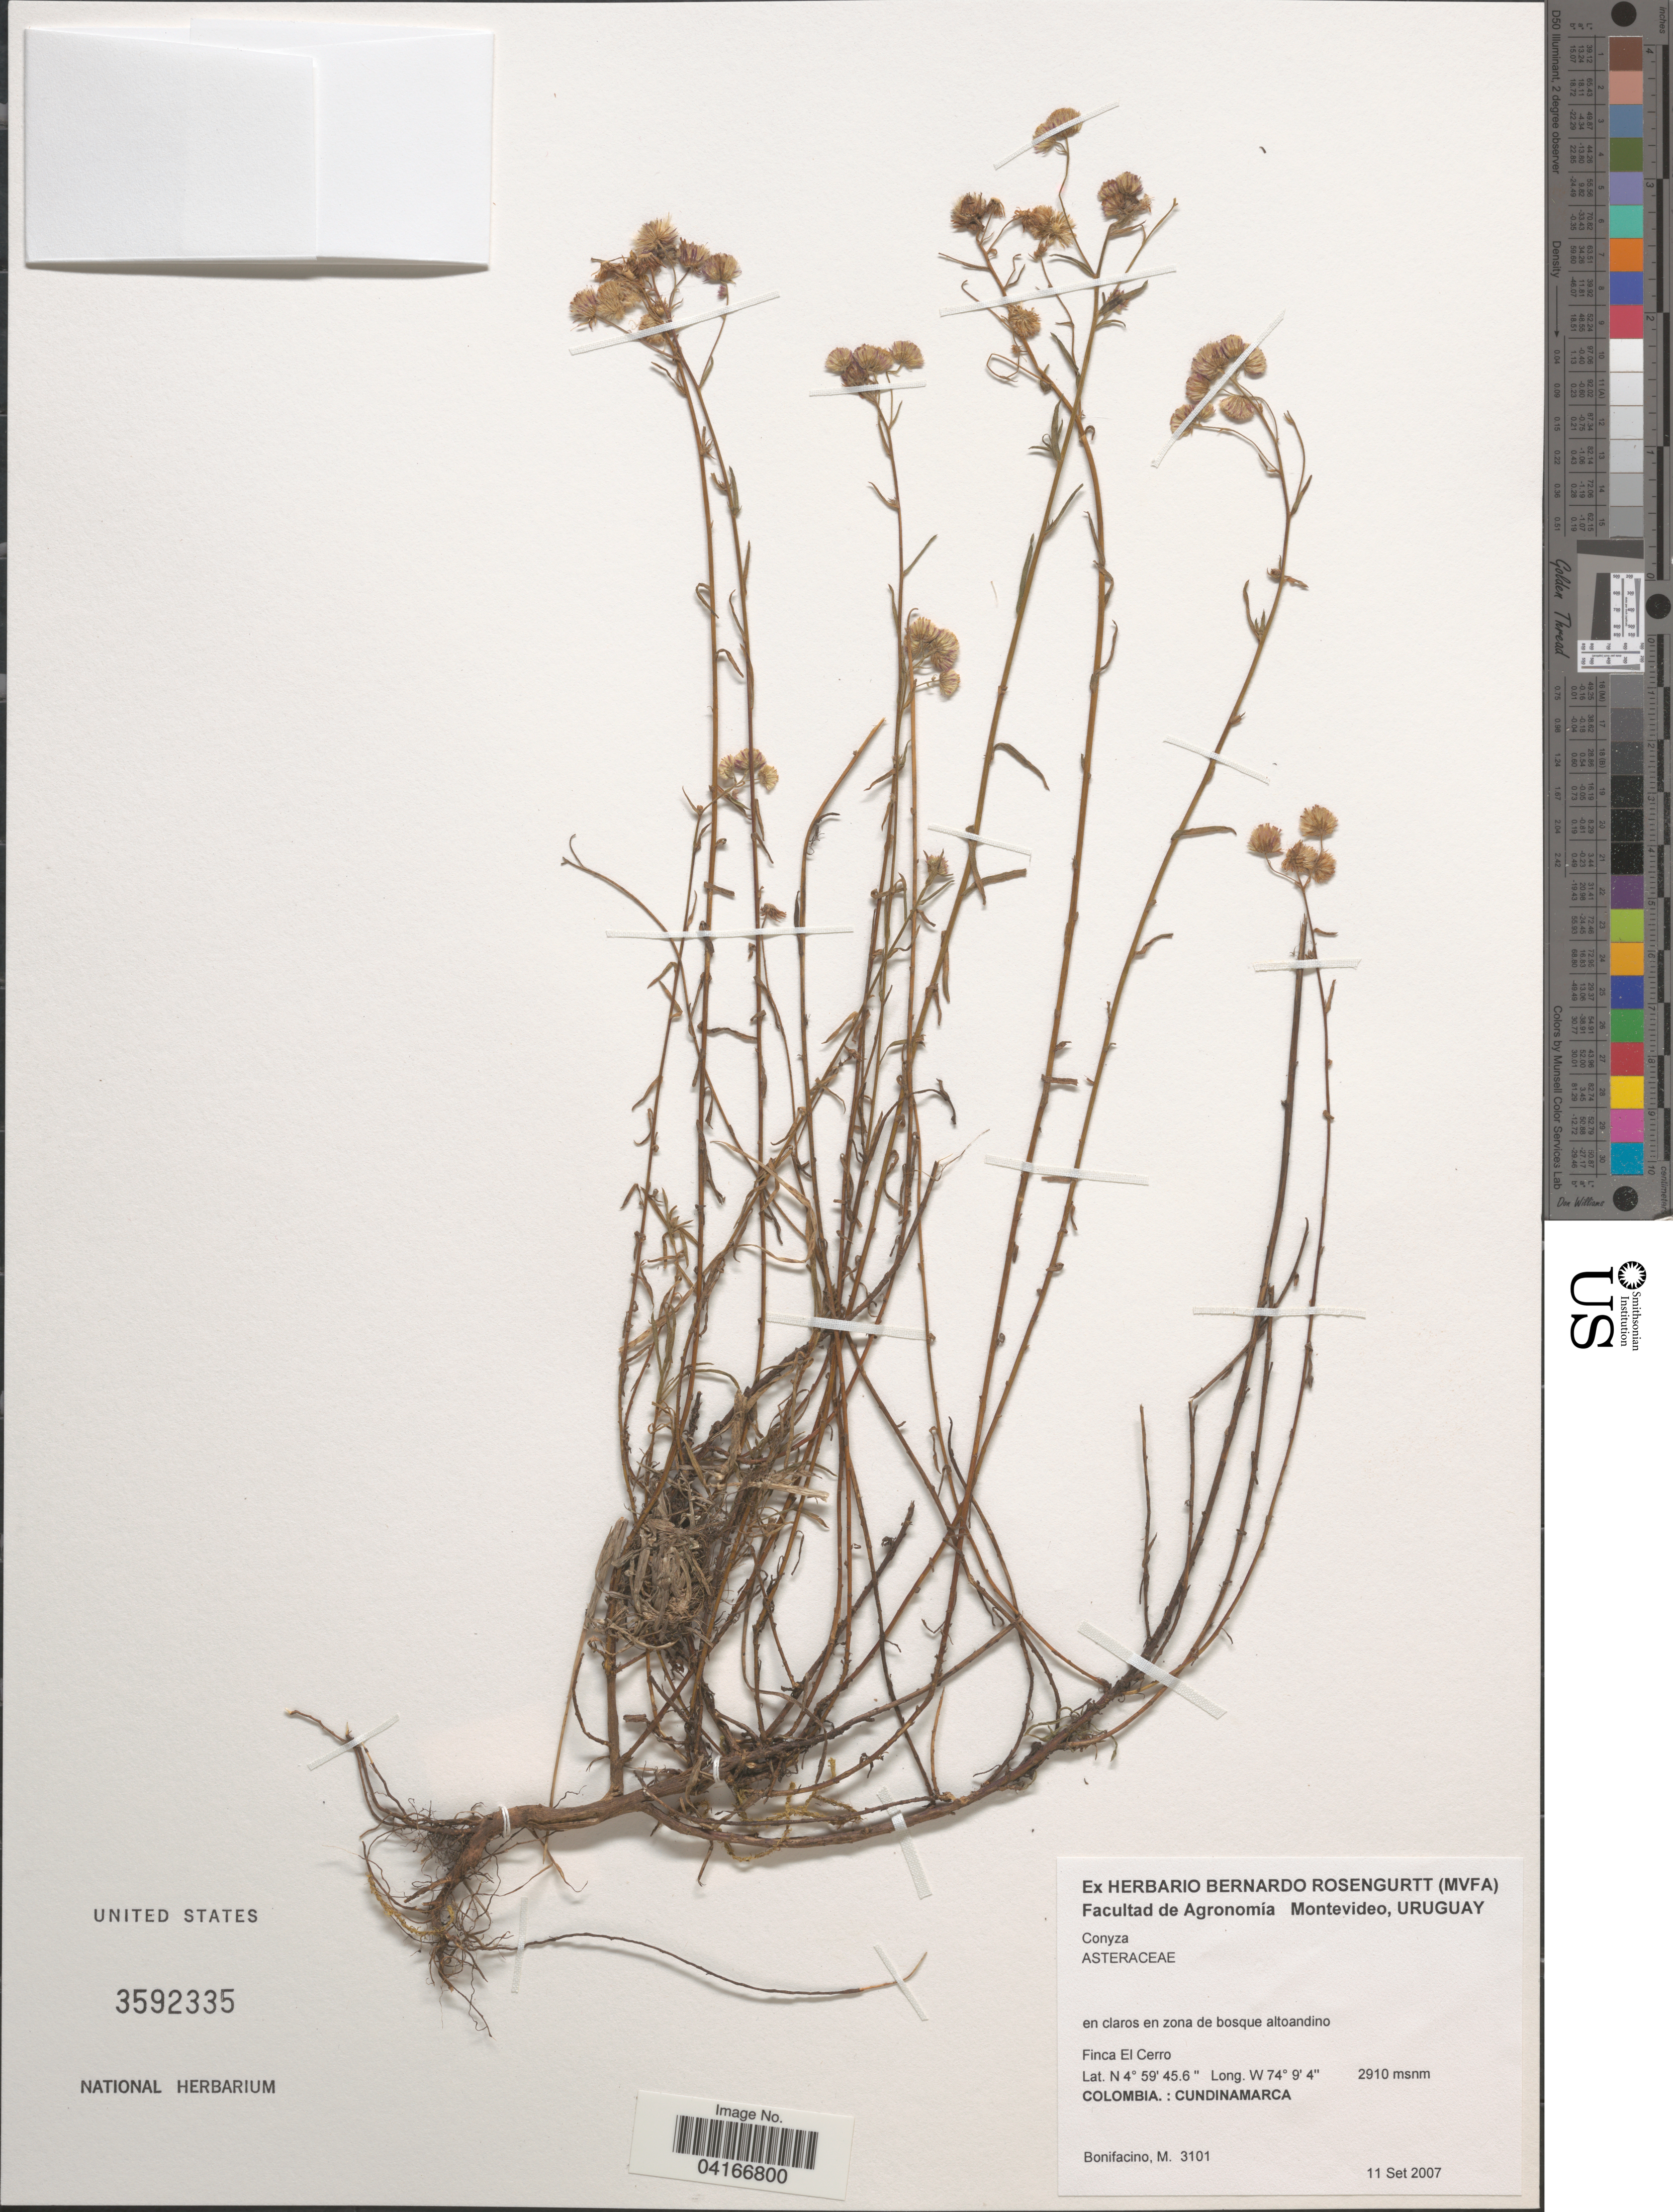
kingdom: Plantae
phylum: Tracheophyta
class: Magnoliopsida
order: Asterales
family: Asteraceae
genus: Conyza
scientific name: Conyza sp.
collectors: M. Bonifacino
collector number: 3101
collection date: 2007-09-11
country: Colombia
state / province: Cundinamarca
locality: Finca El Cerro.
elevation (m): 2910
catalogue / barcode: US 3592335